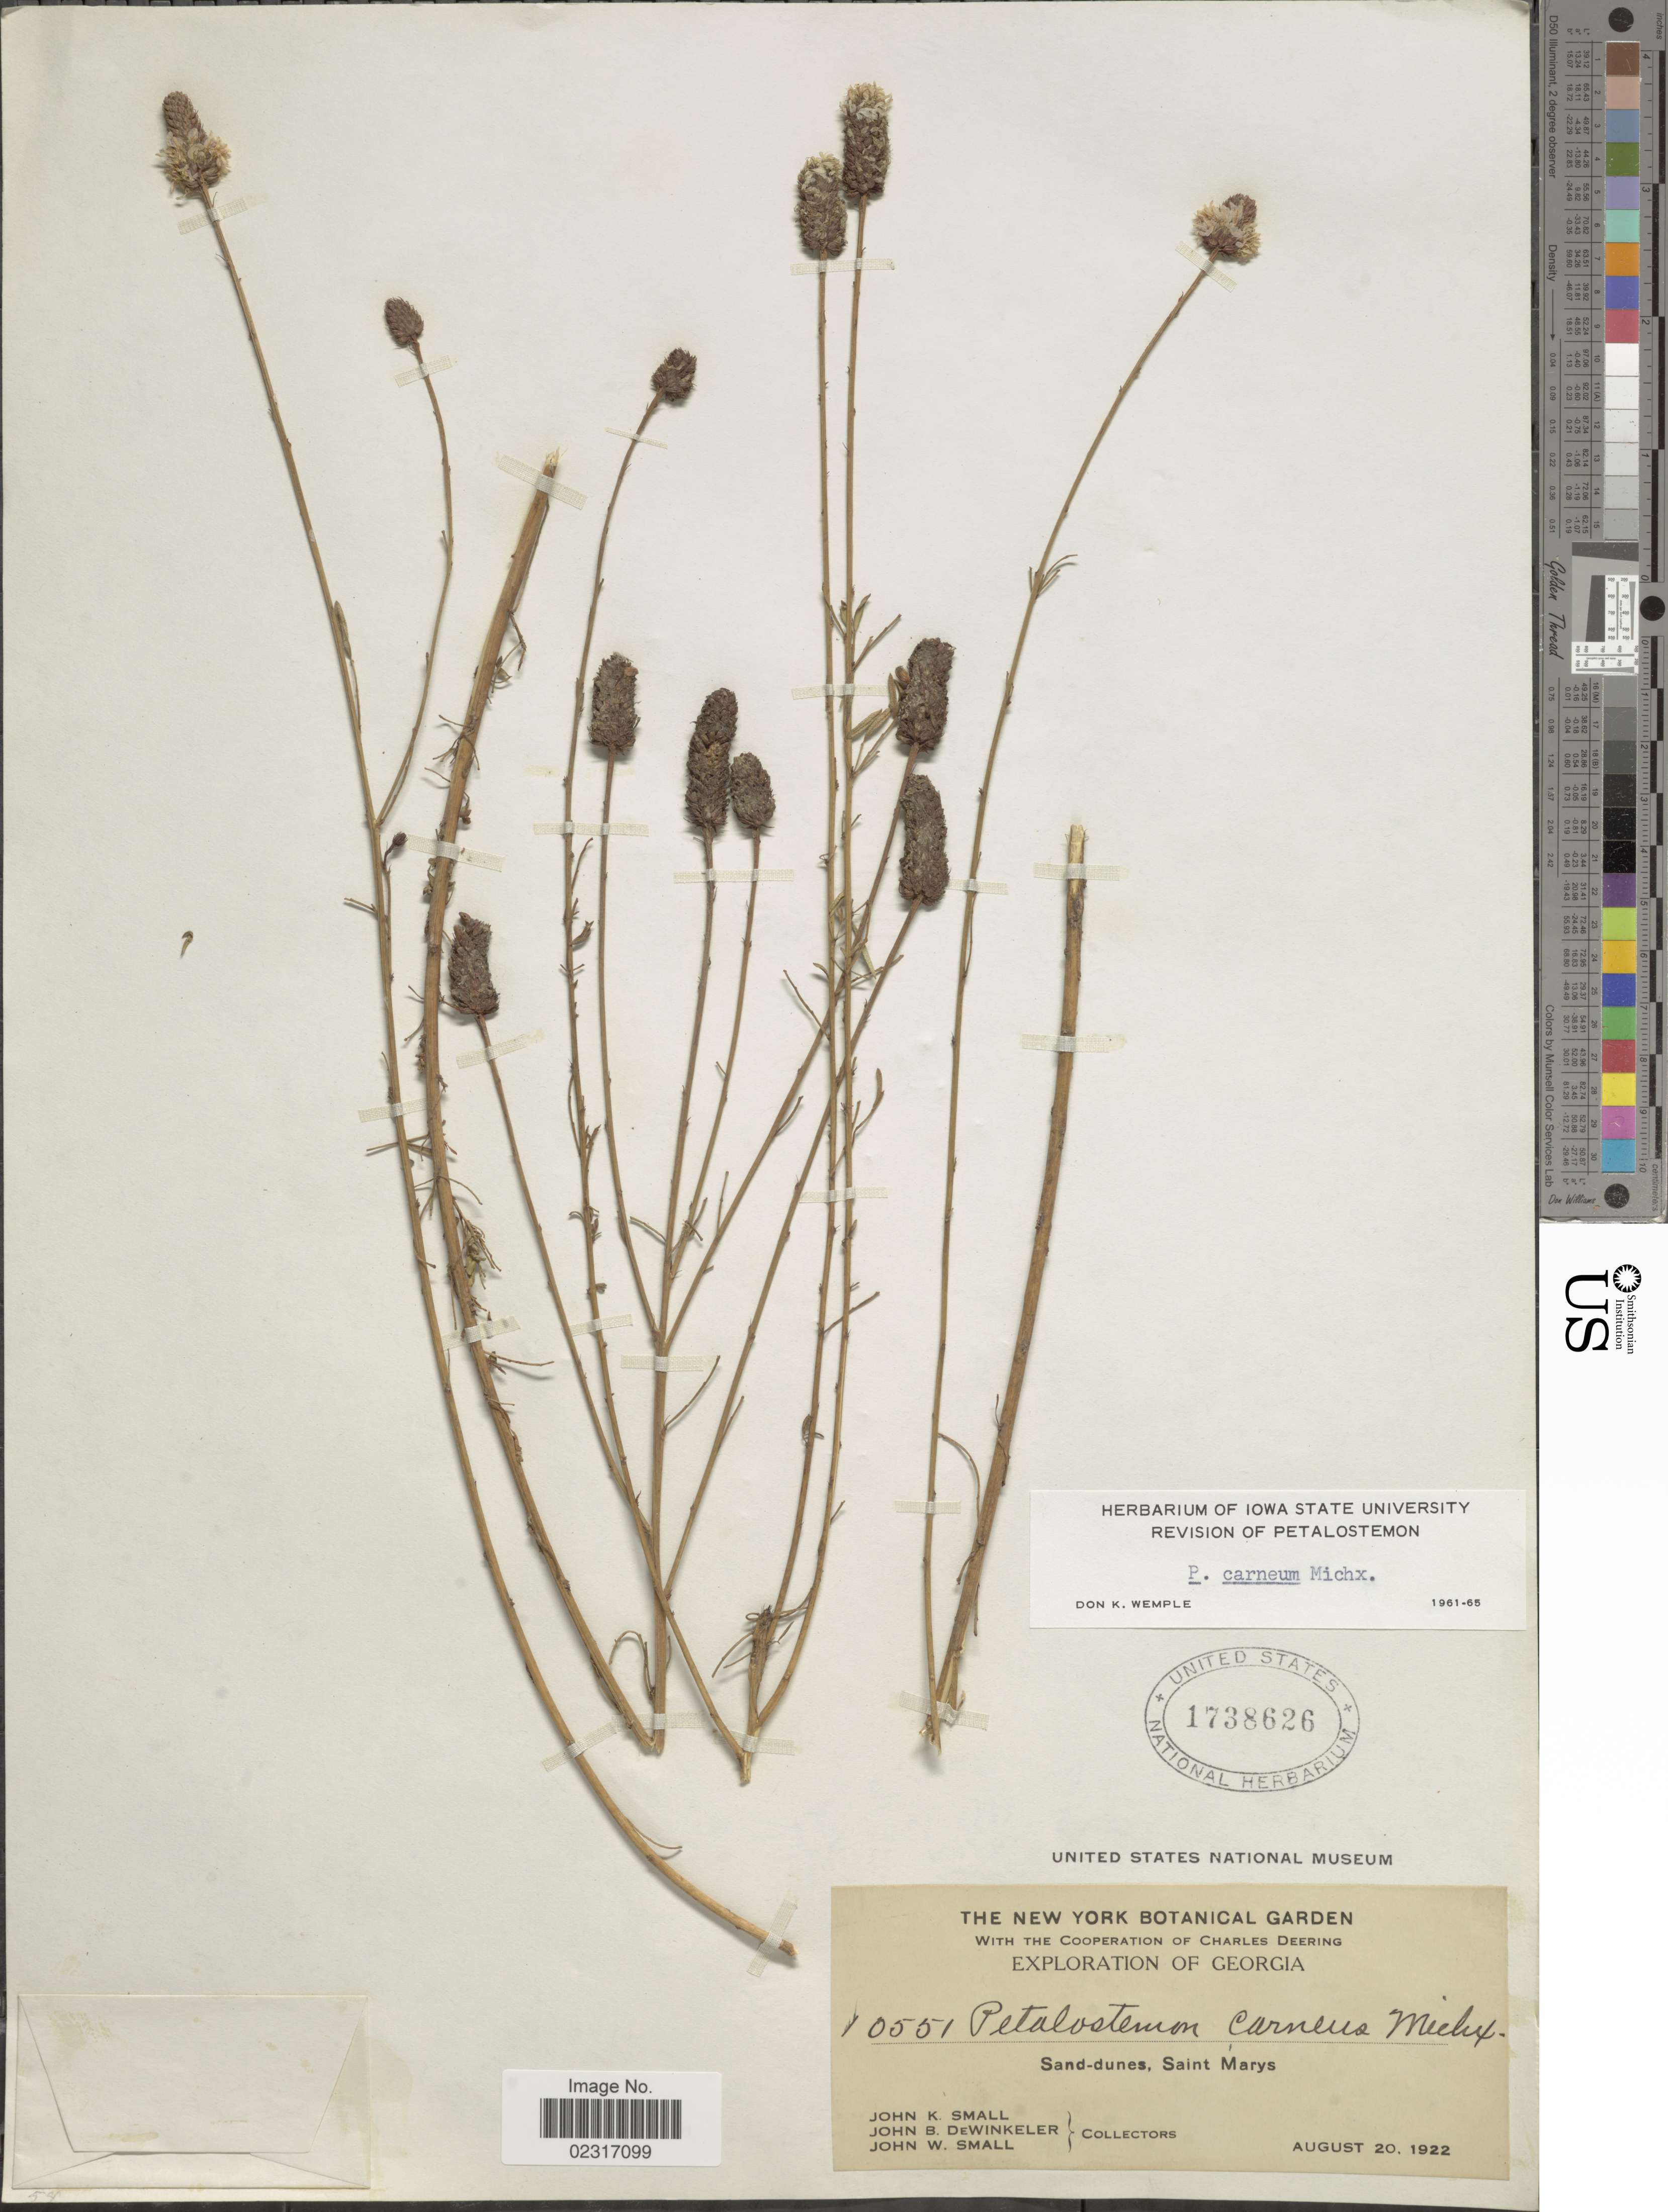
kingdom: Plantae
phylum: Tracheophyta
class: Magnoliopsida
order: Fabales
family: Fabaceae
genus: Dalea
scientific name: Dalea carnea var. carnea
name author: (Michx.) Poir.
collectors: J. K. Small, J. B. Dewinkeler & J. Small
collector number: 10551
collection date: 1922-08-20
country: United States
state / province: Georgia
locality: Saint Marys.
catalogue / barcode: US 1738626